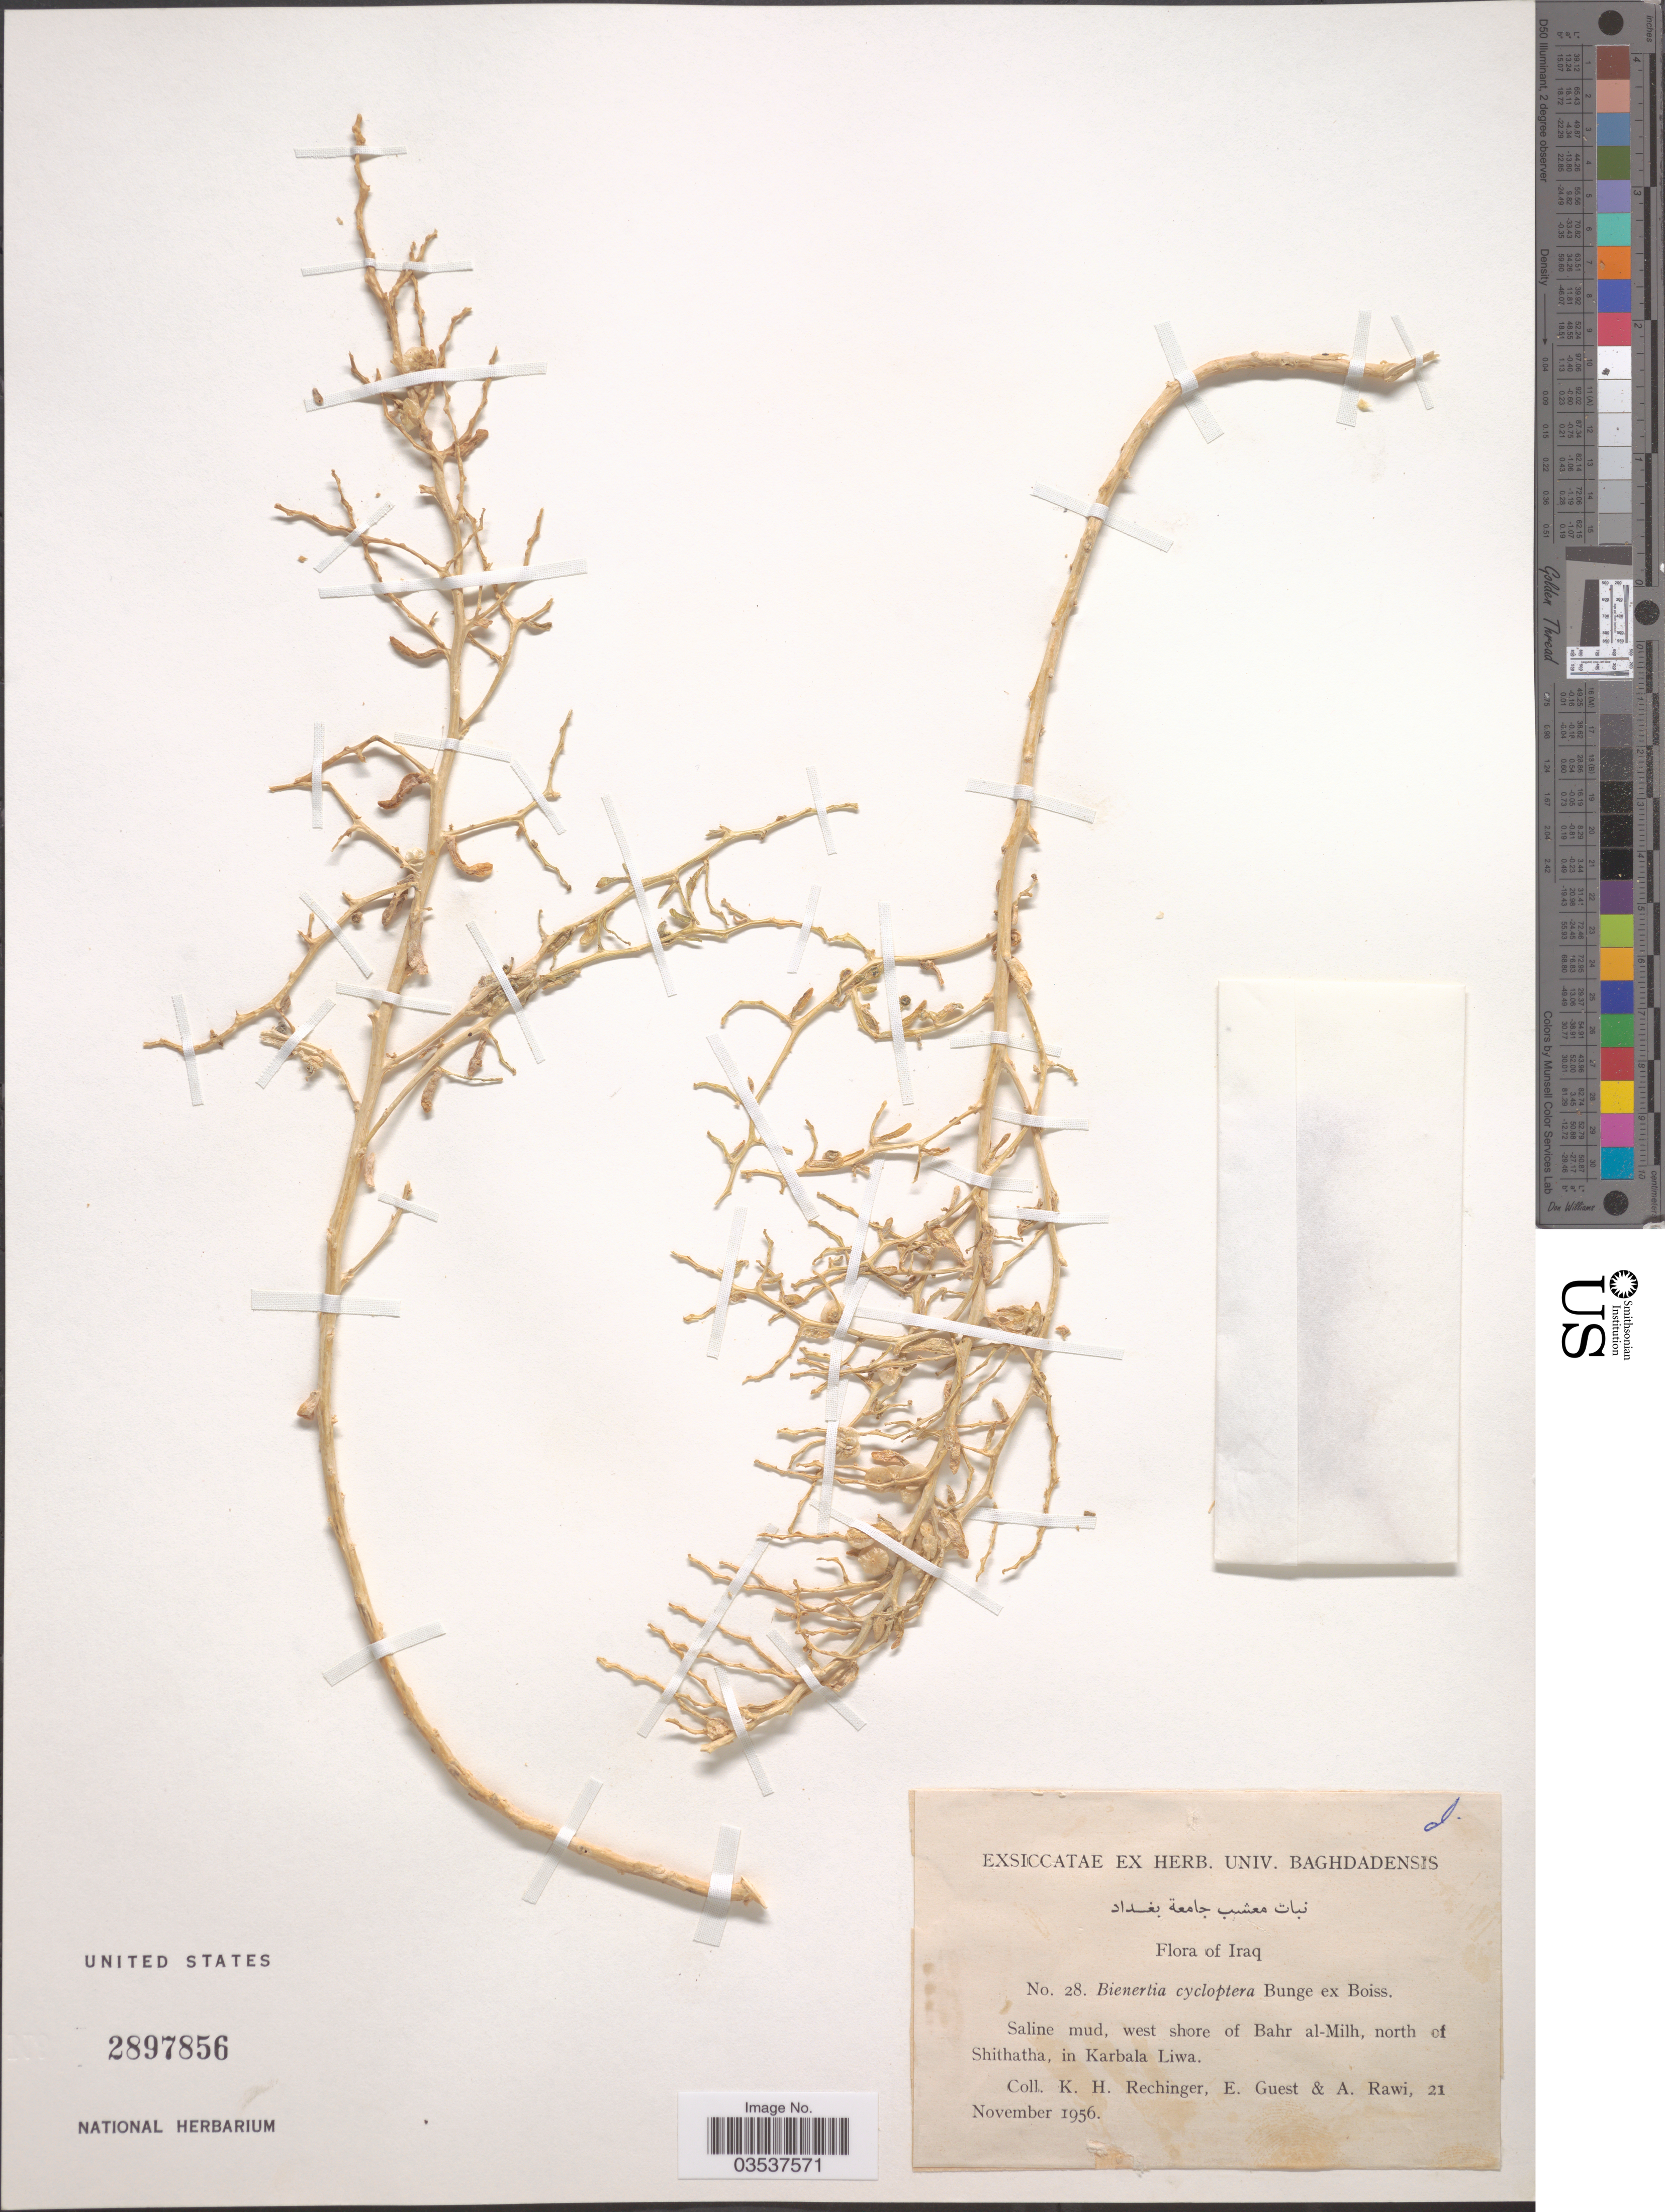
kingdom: Plantae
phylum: Tracheophyta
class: Magnoliopsida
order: Caryophyllales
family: Amaranthaceae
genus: Bienertia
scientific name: Bienertia cycloptera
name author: Bunge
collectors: K. H. Rechinger, E. Guest & A. Rawi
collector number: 28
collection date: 1956-11-21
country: Iraq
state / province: Al Karbala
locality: Saline mud, west shore of Bahr al-Milh, north of Shithatha, in Karbala Liwa.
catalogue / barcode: US 2897856